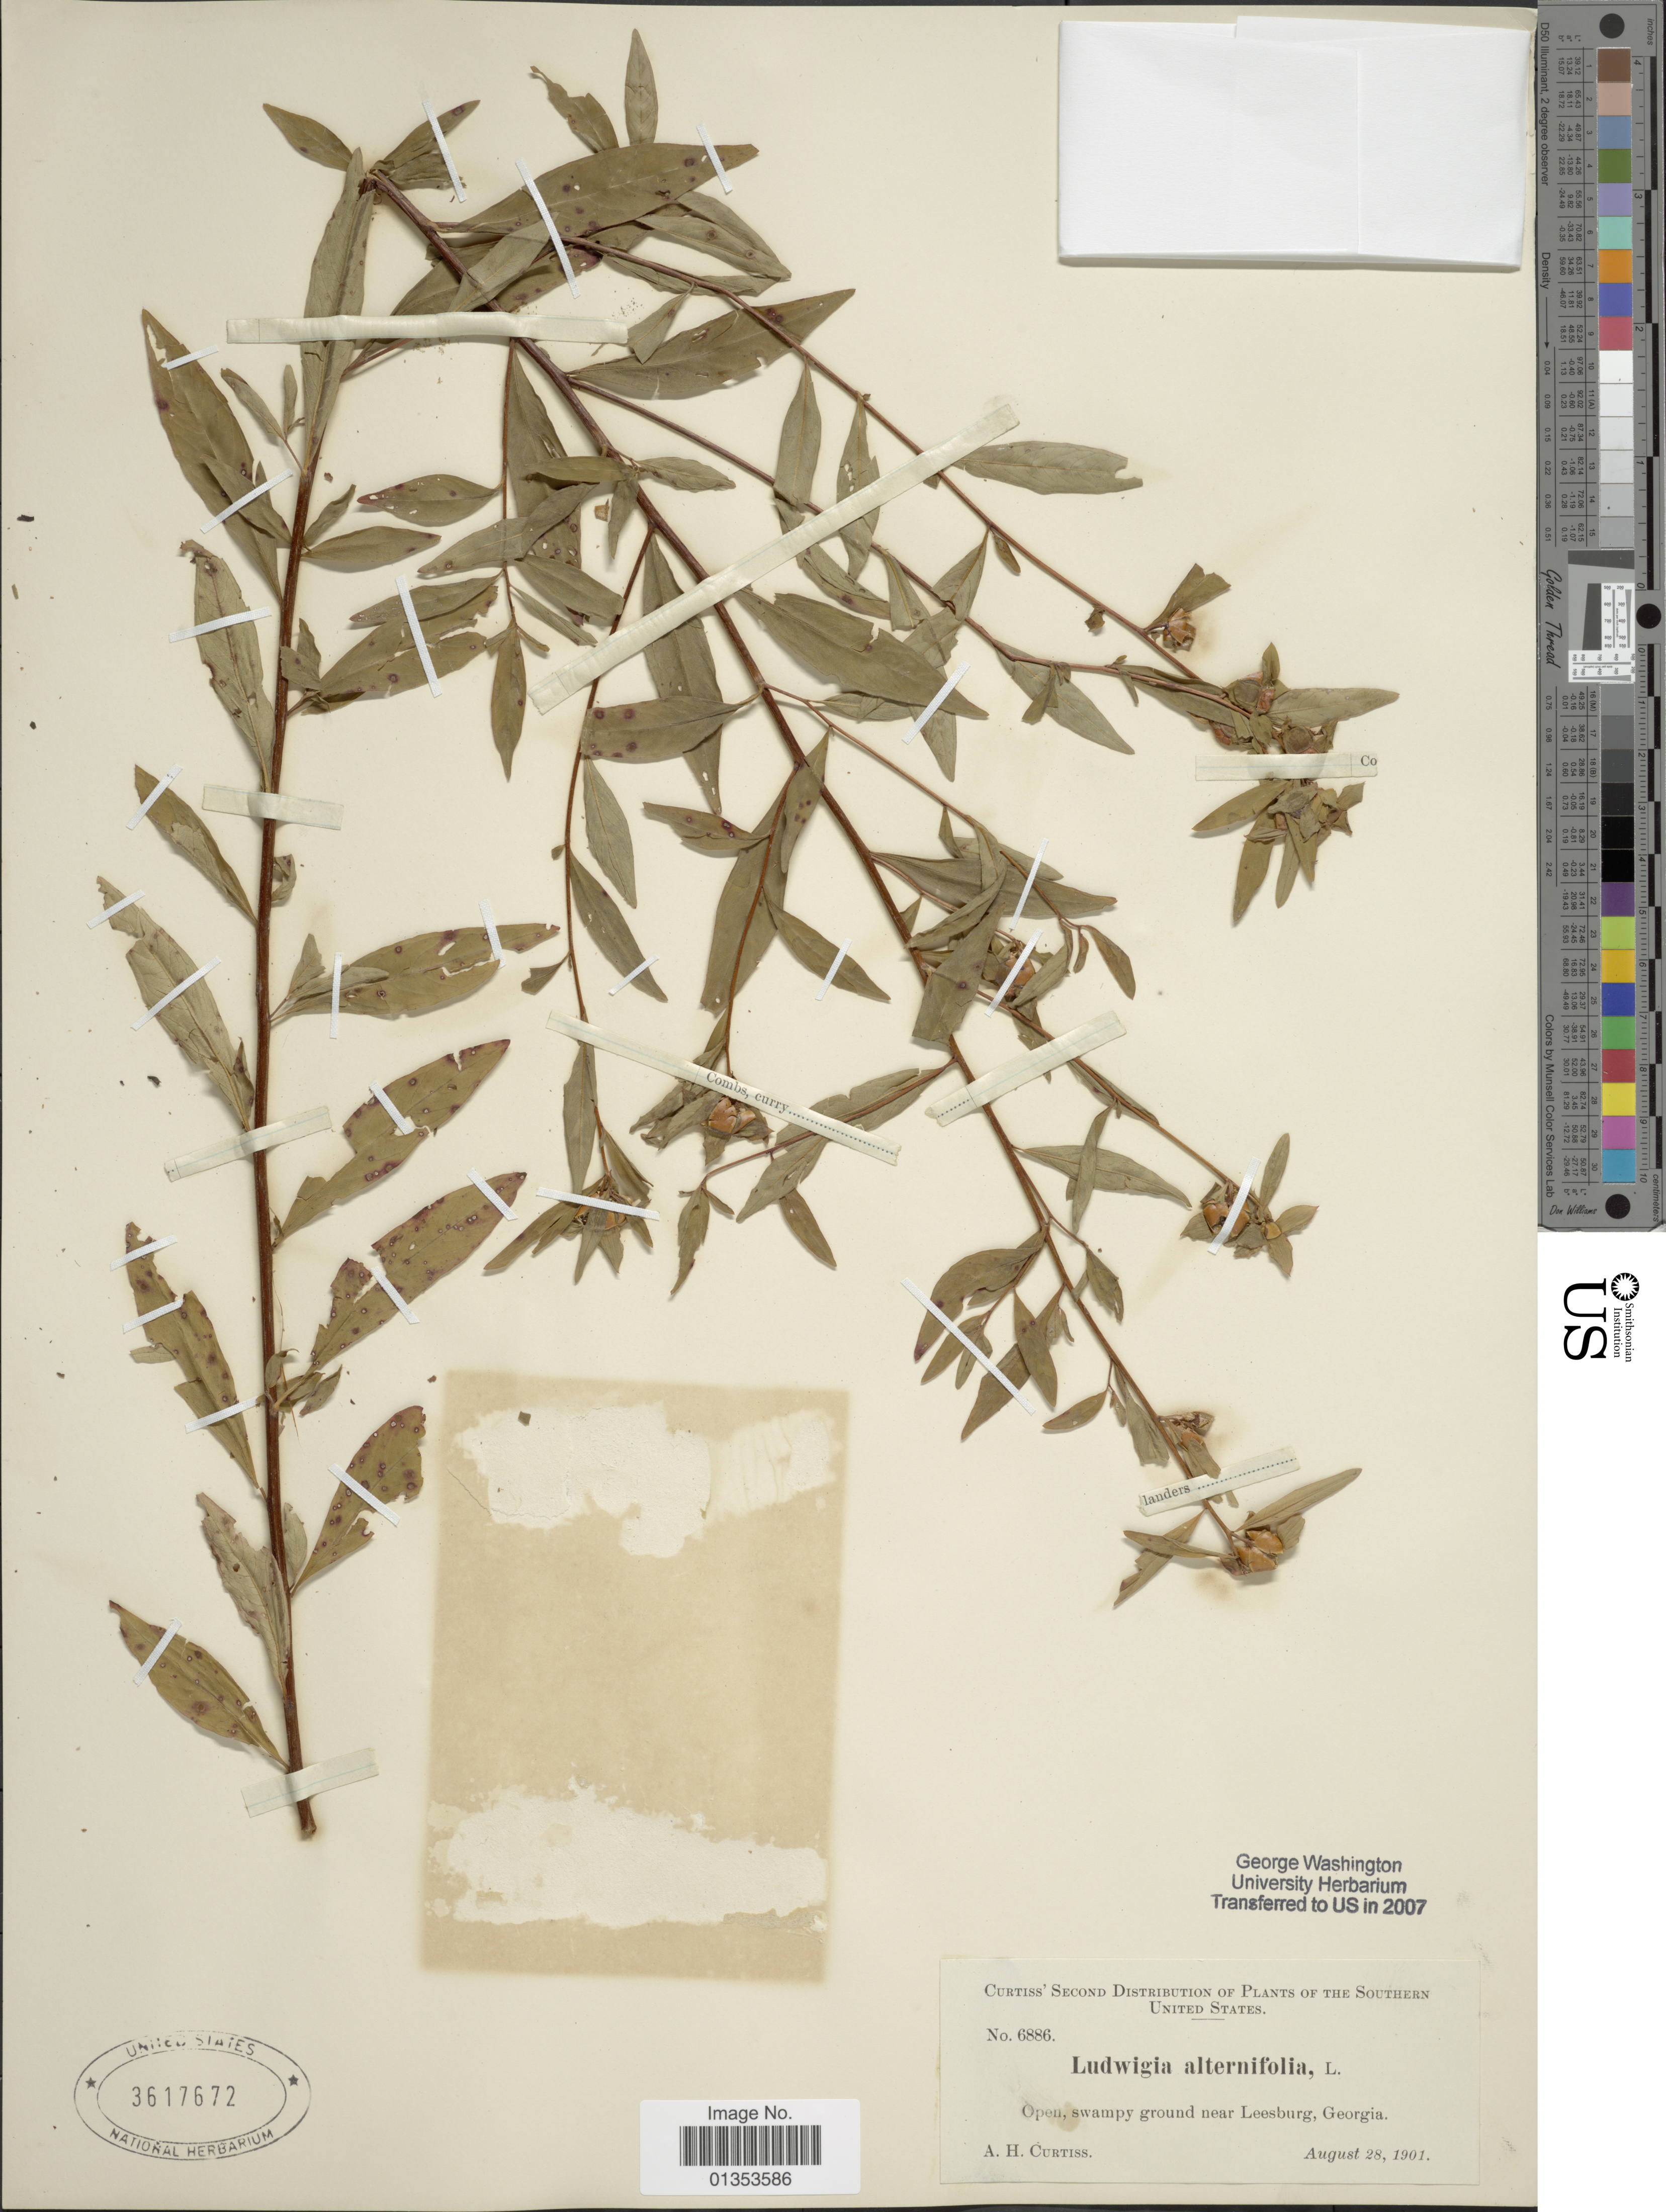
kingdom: Plantae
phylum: Tracheophyta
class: Magnoliopsida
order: Myrtales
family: Onagraceae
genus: Ludwigia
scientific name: Ludwigia alternifolia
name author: L.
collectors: A. H. Curtiss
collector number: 6886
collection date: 1901-08-28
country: United States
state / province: Georgia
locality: Open, swampy ground near Leesburg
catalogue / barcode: US 3617672